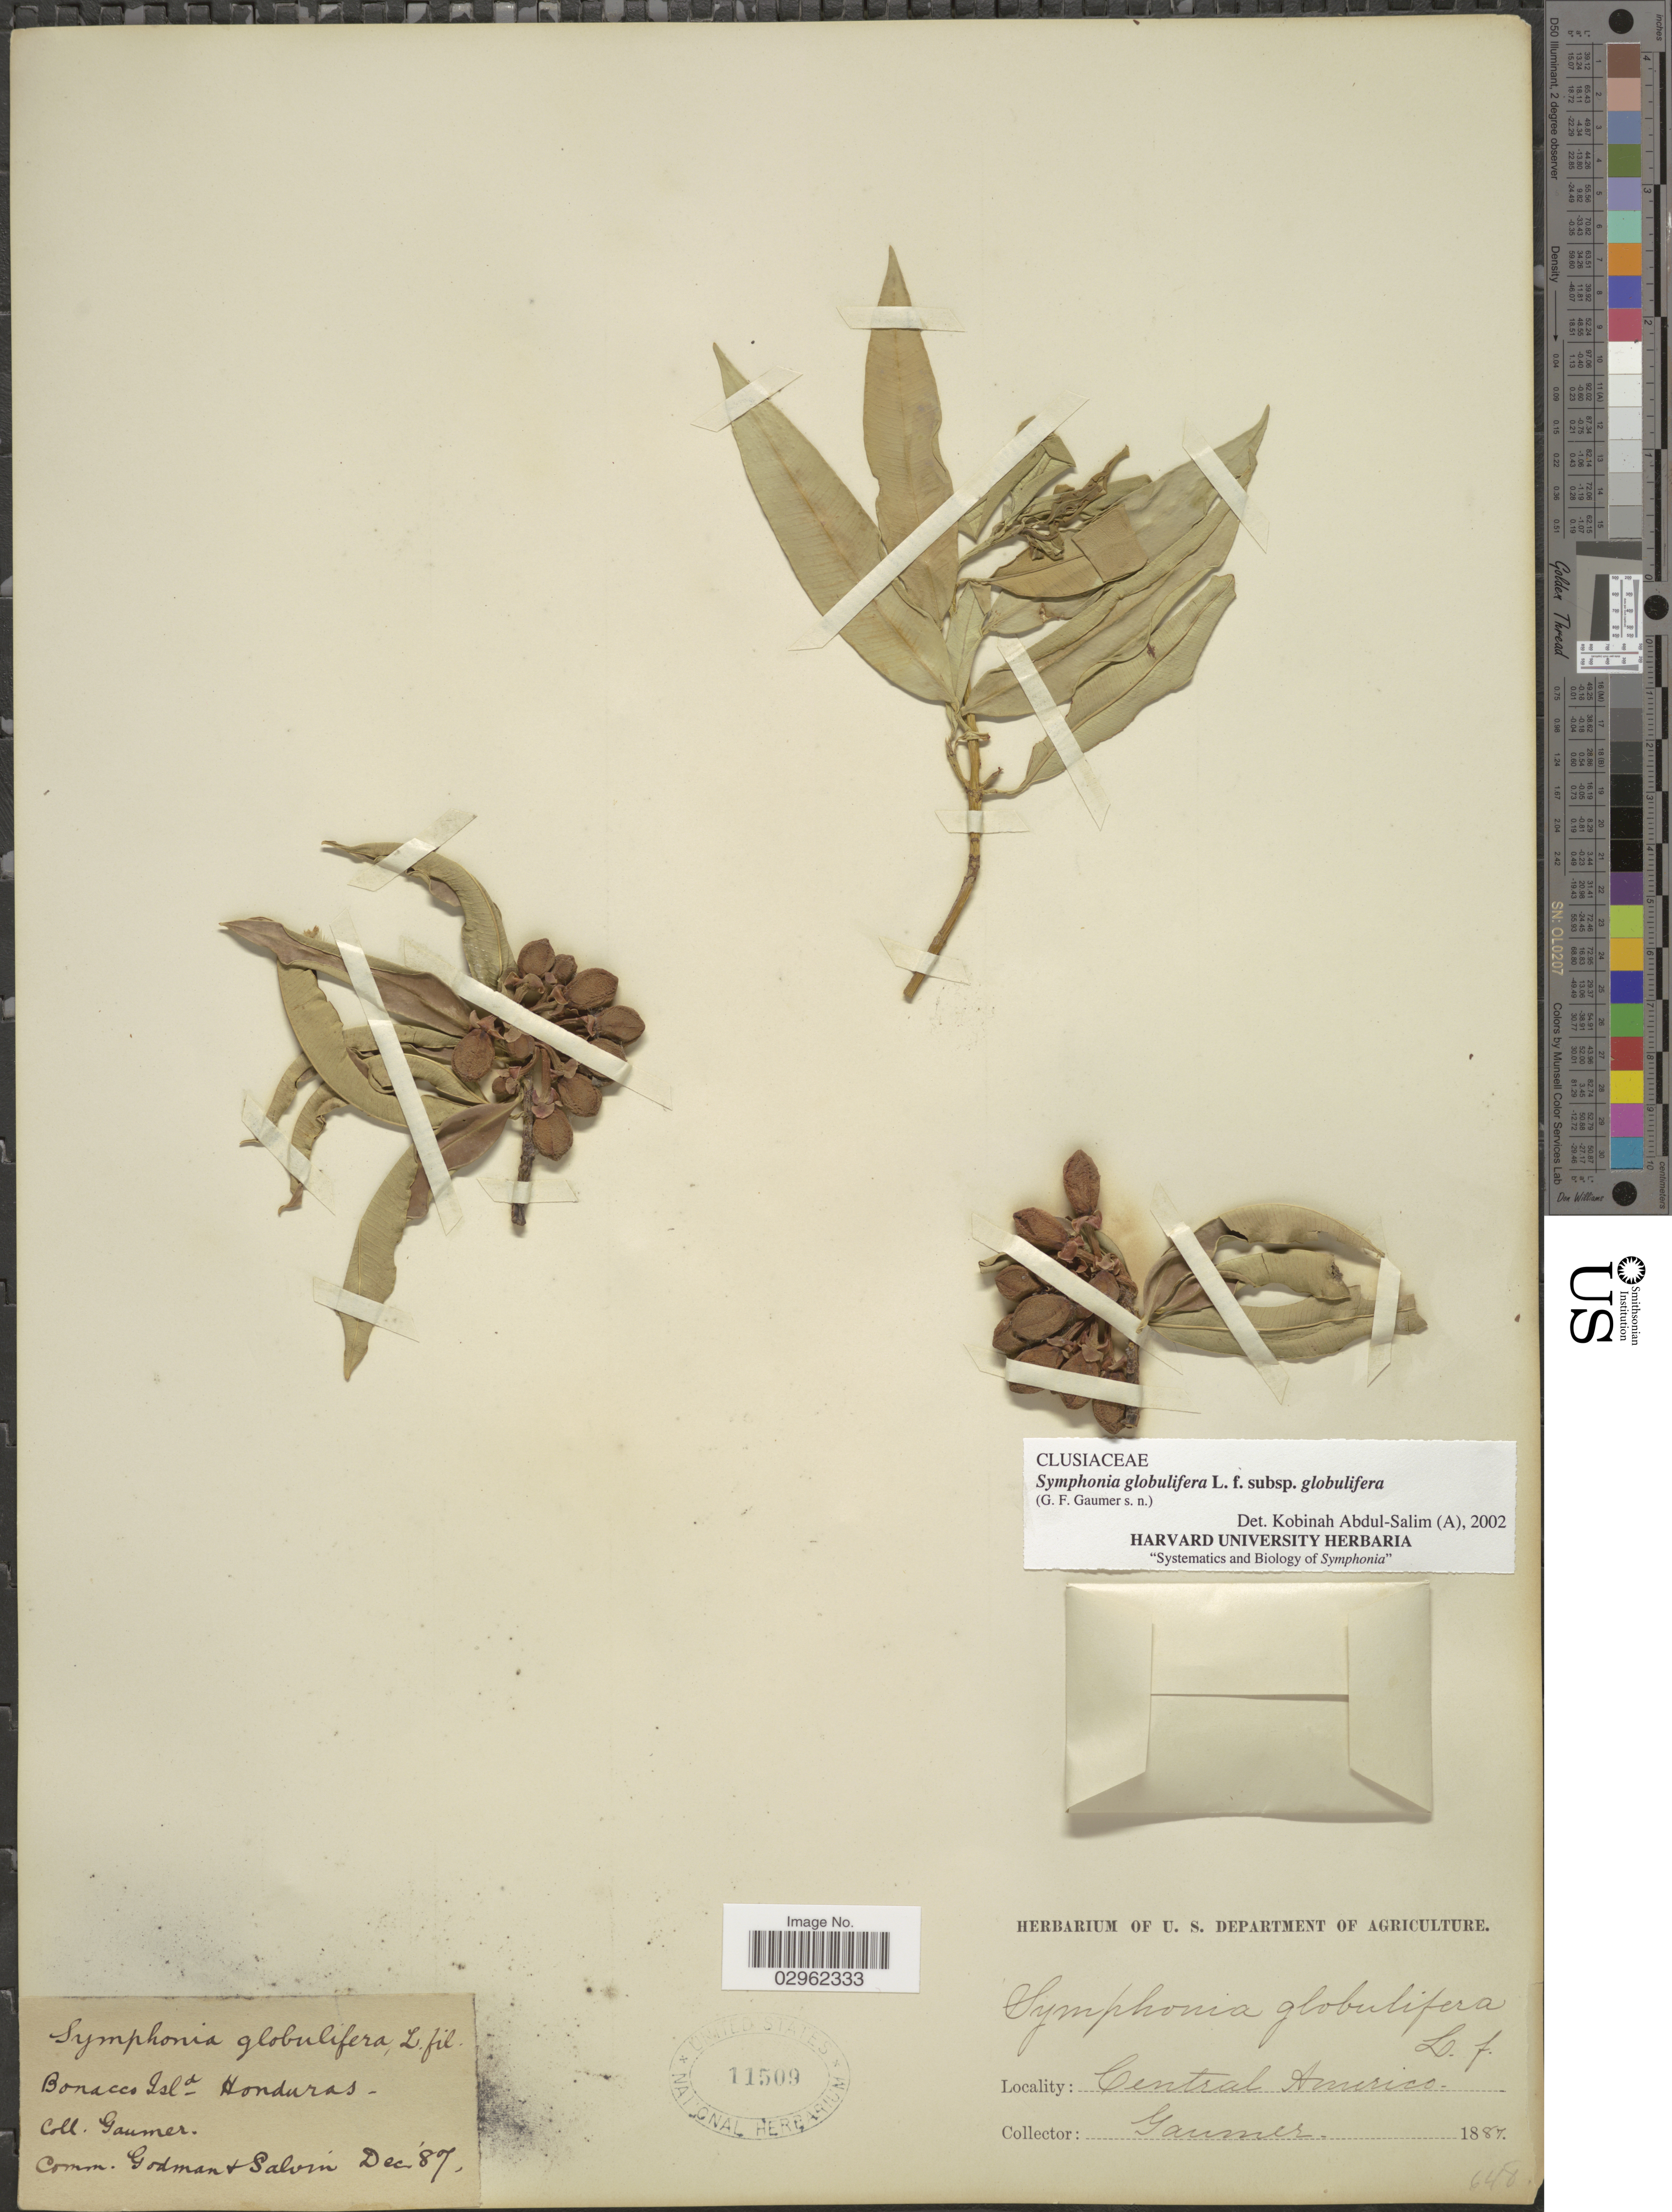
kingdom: Plantae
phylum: Tracheophyta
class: Magnoliopsida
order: Malpighiales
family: Clusiaceae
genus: Symphonia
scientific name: Symphonia globulifera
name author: L. f.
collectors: -. Gaumer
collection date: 1887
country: Honduras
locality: Bonacco Isld.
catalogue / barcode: US 11509